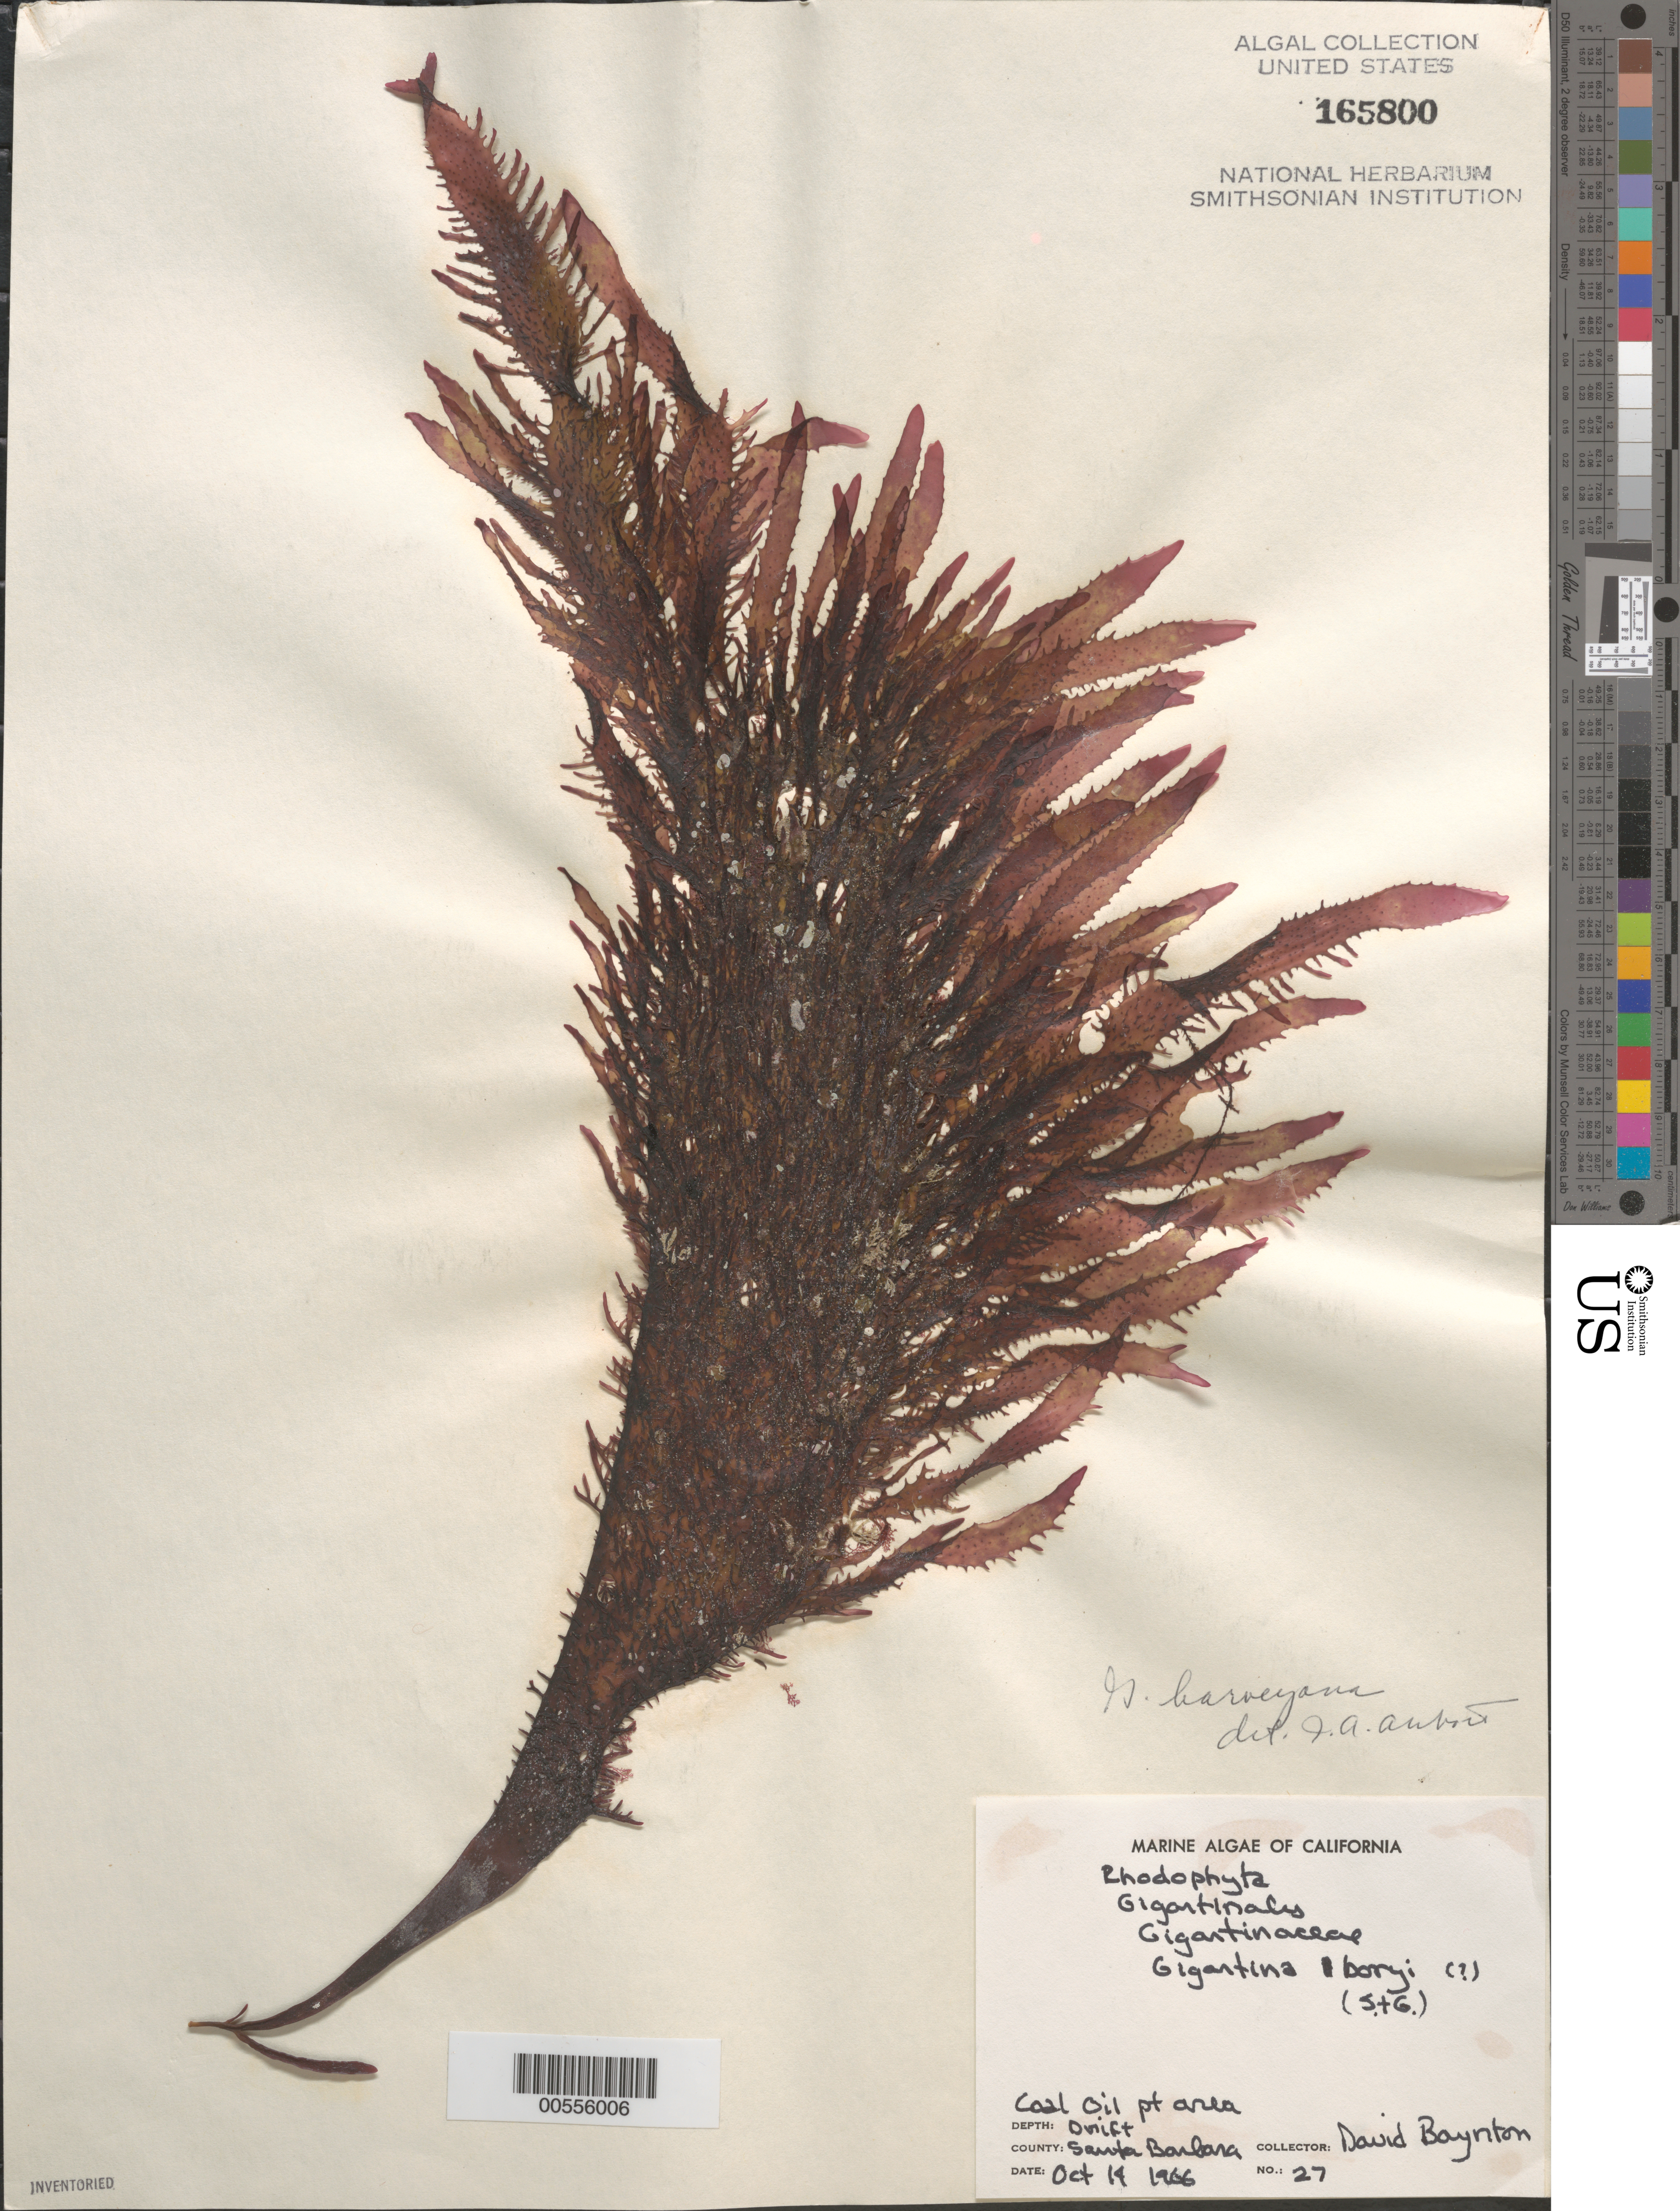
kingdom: Plantae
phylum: Rhodophyta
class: Florideophyceae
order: Gigartinales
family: Gigartinaceae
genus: Chondracanthus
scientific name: Chondracanthus harveyanus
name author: (Kütz.) Guiry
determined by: Algae name updating Project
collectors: D. Boynton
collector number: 27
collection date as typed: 14 Oct 1966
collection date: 1966-10-14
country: United States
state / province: California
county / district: Santa Barbara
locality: Coal Oil Point area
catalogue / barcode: US 165800